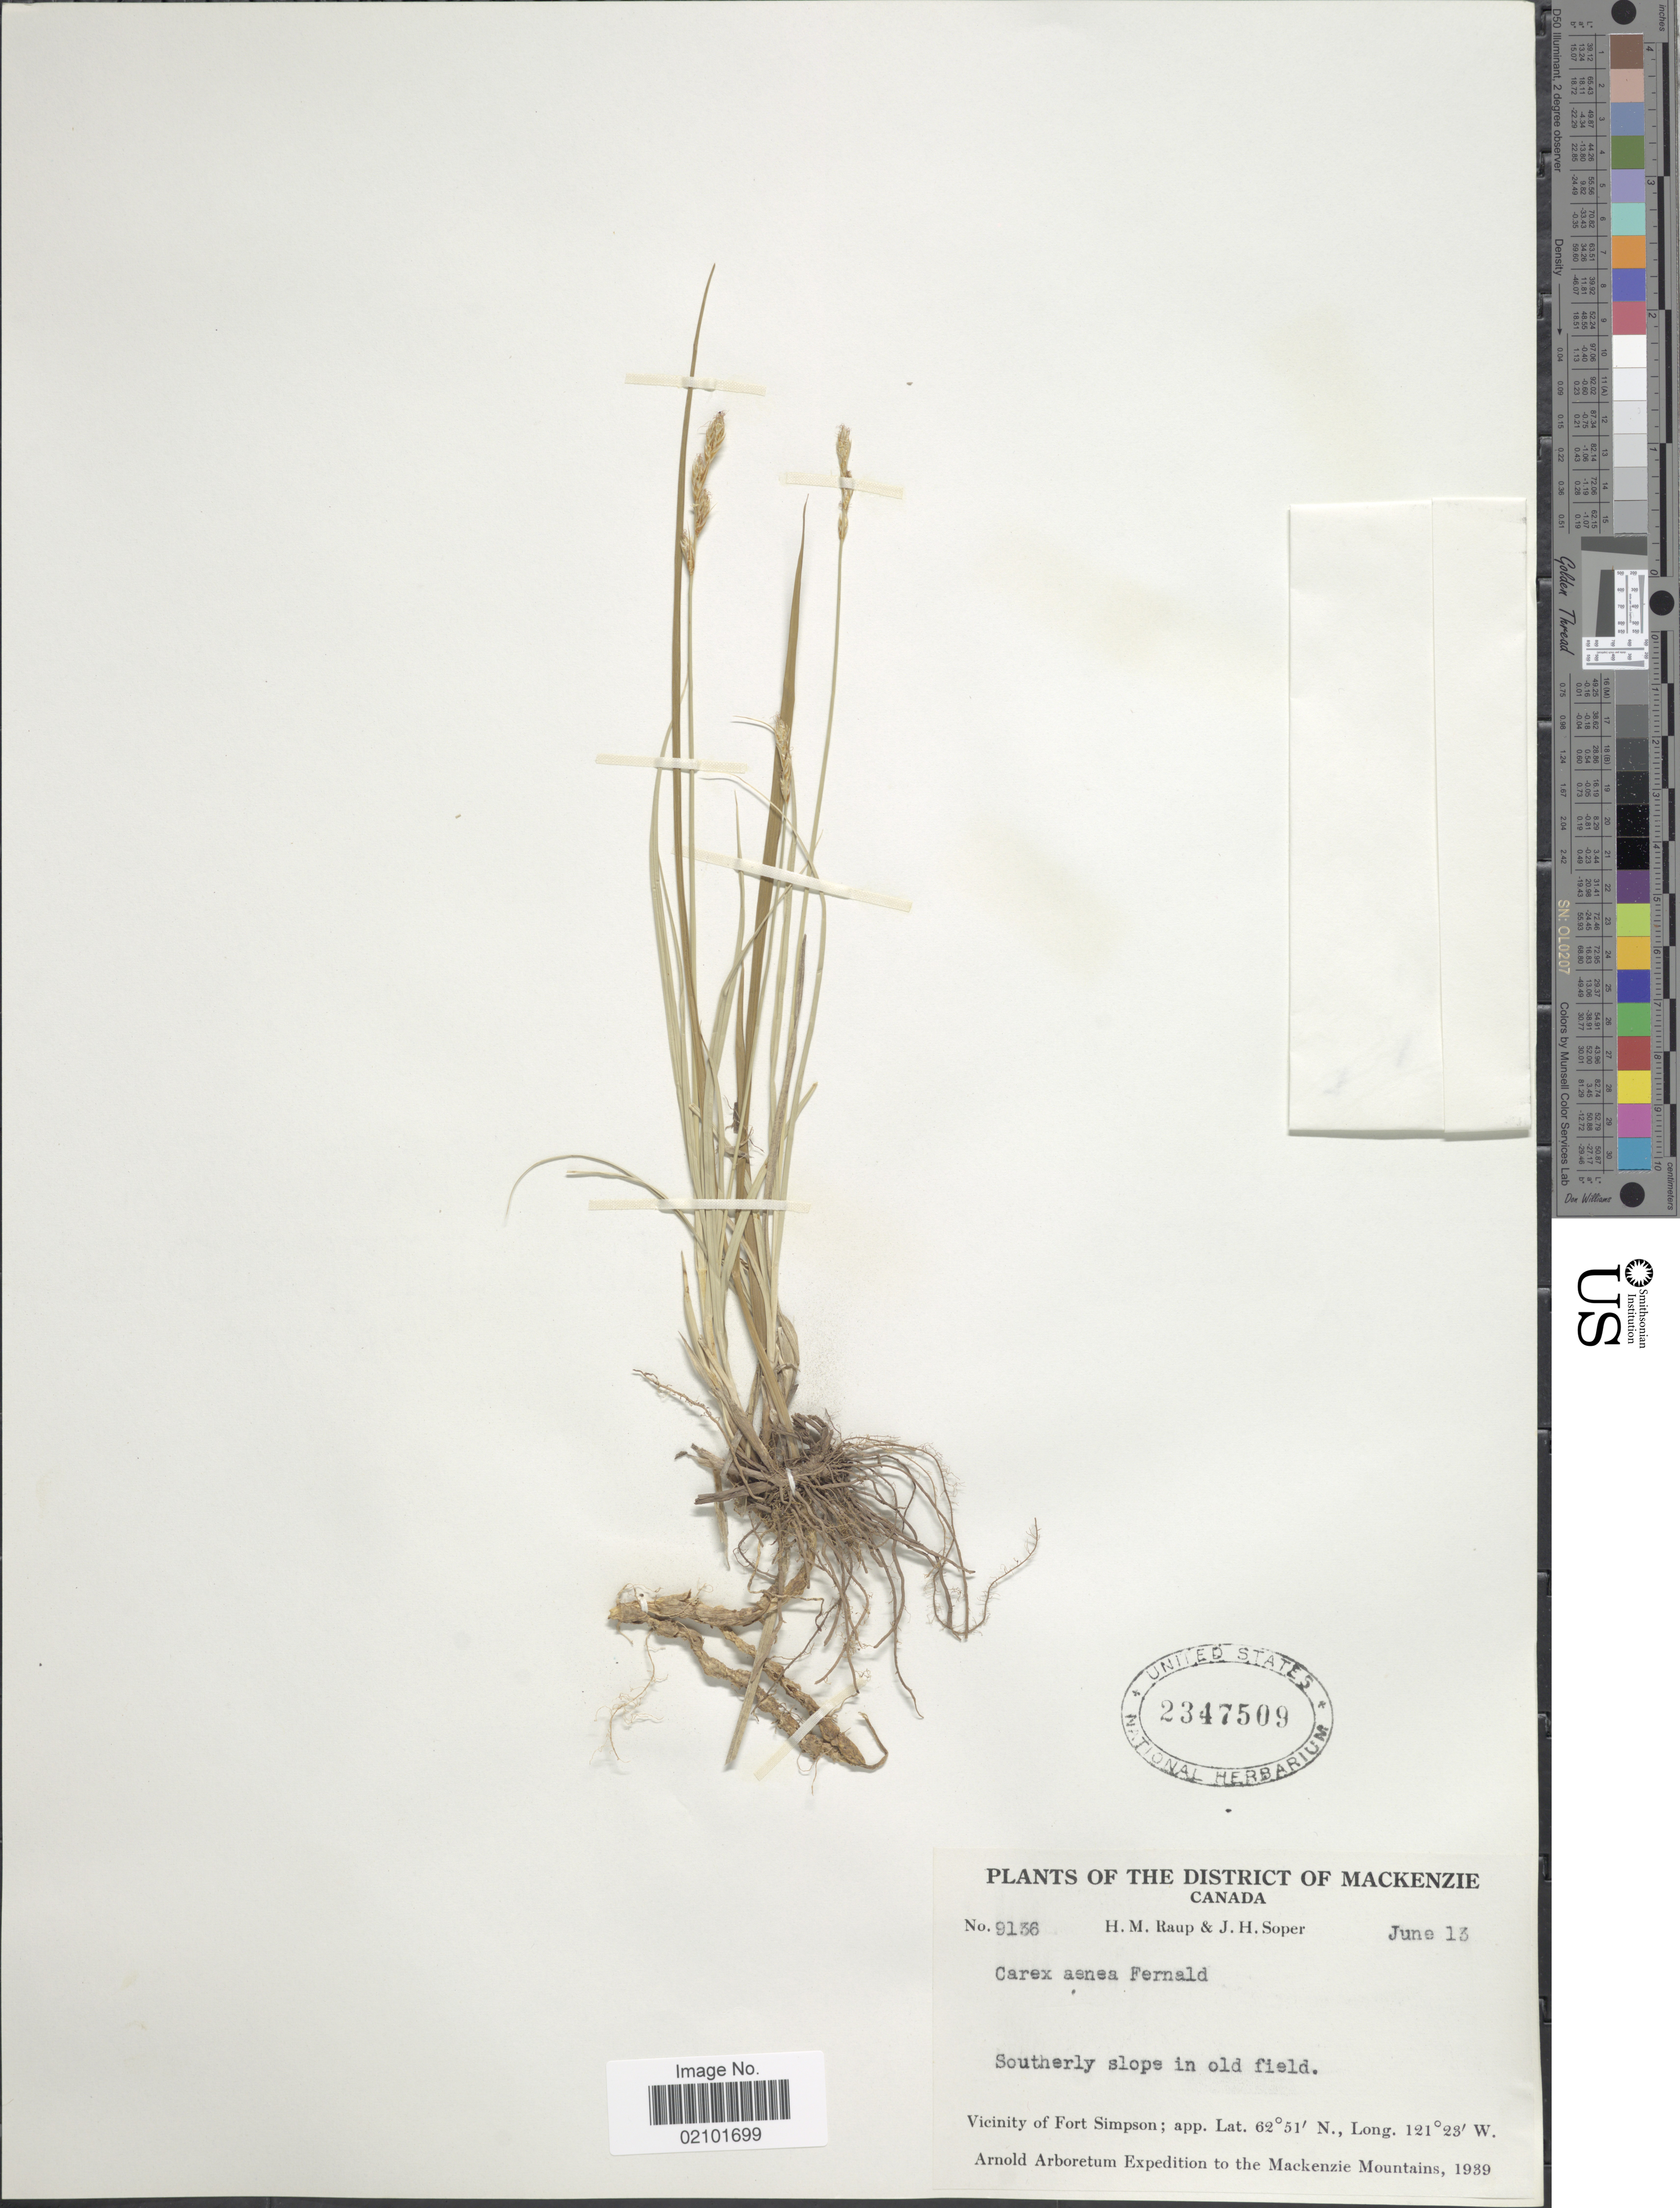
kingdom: Plantae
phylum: Tracheophyta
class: Liliopsida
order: Poales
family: Cyperaceae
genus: Carex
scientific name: Carex foenea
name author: Willd.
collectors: H. Raup & J. H. Soper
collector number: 9136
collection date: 1939-06-13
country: Canada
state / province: British Columbia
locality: District of MacKenzie. Vicinity of Fort Simpson. MacKenzie Mountains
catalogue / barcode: US 2347509